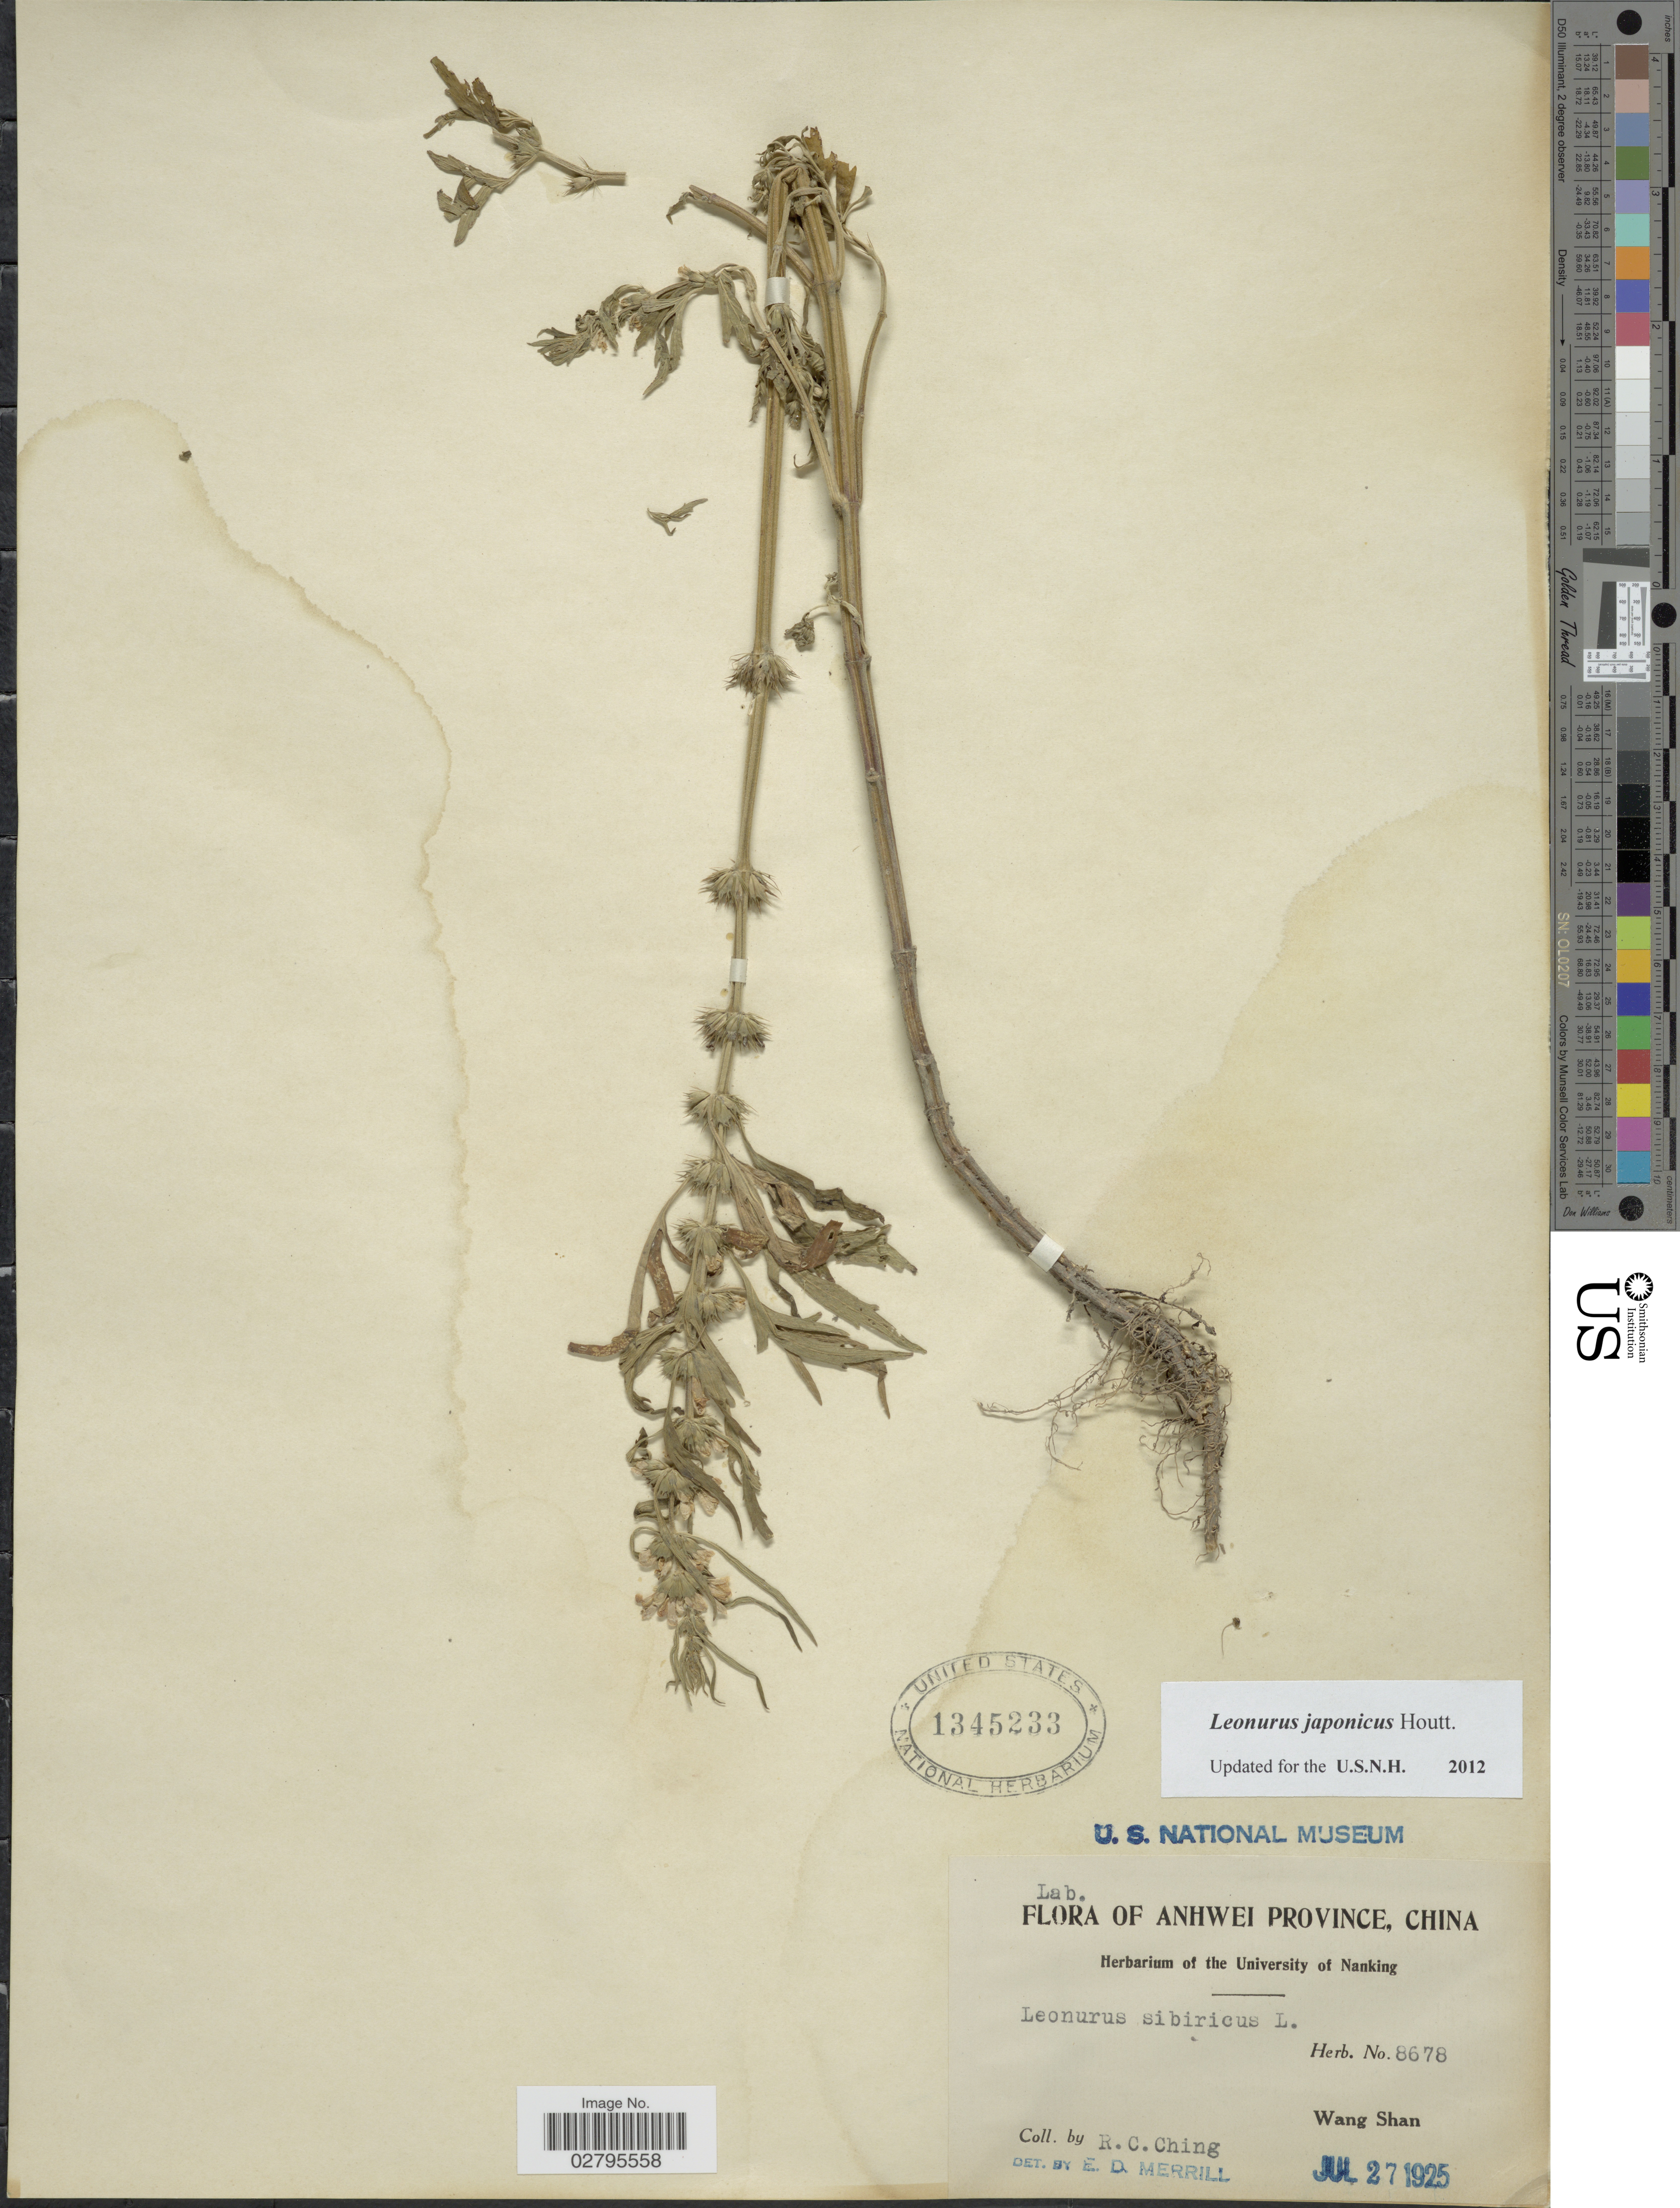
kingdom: Plantae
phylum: Tracheophyta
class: Magnoliopsida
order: Lamiales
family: Lamiaceae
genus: Leonurus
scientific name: Leonurus japonicus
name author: Houtt.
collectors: R. C. Ching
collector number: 8678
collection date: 1925-07-27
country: China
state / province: Anhui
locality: Anhwei Province. Wang Shan.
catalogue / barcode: US 1345233